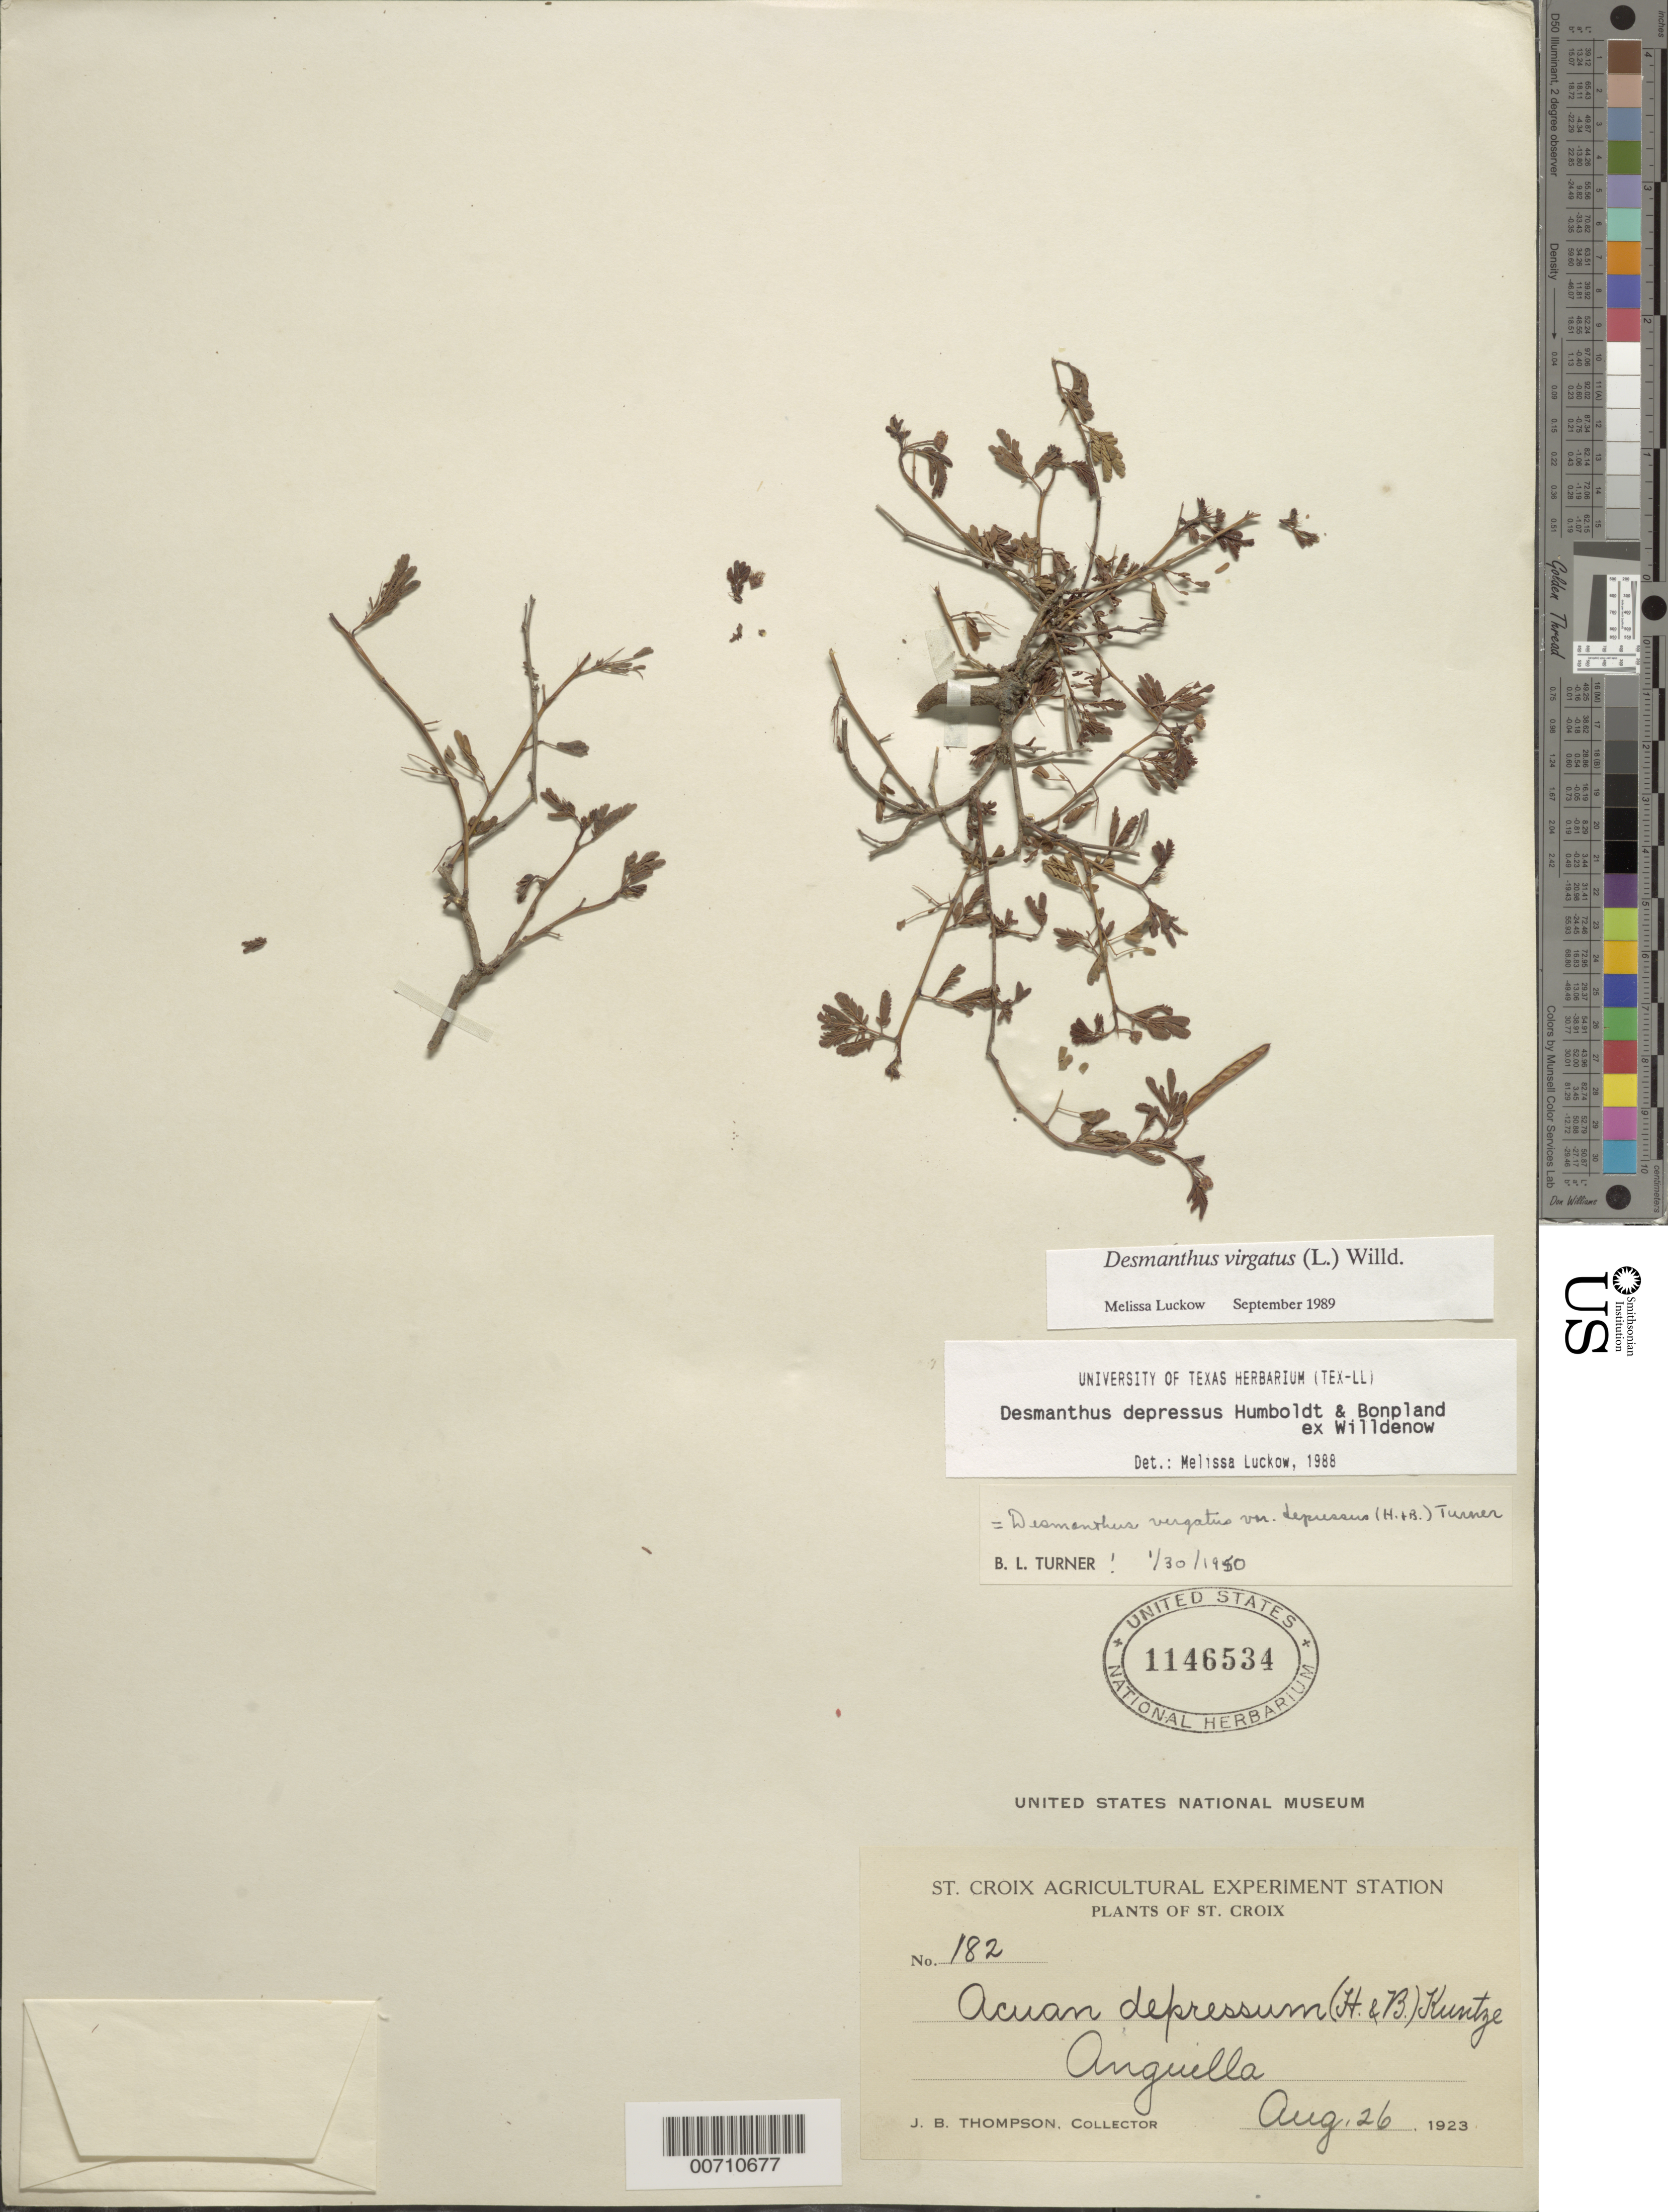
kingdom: Plantae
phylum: Tracheophyta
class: Magnoliopsida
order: Fabales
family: Fabaceae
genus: Desmanthus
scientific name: Desmanthus virgatus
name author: (L.) Willd.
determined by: Luckow, M. A.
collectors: J. B. Thompson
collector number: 182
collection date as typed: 26 Aug 1923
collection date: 1923-08-26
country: U.S. Virgin Islands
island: St. Croix Island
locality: Anguilla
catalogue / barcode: US 1146534